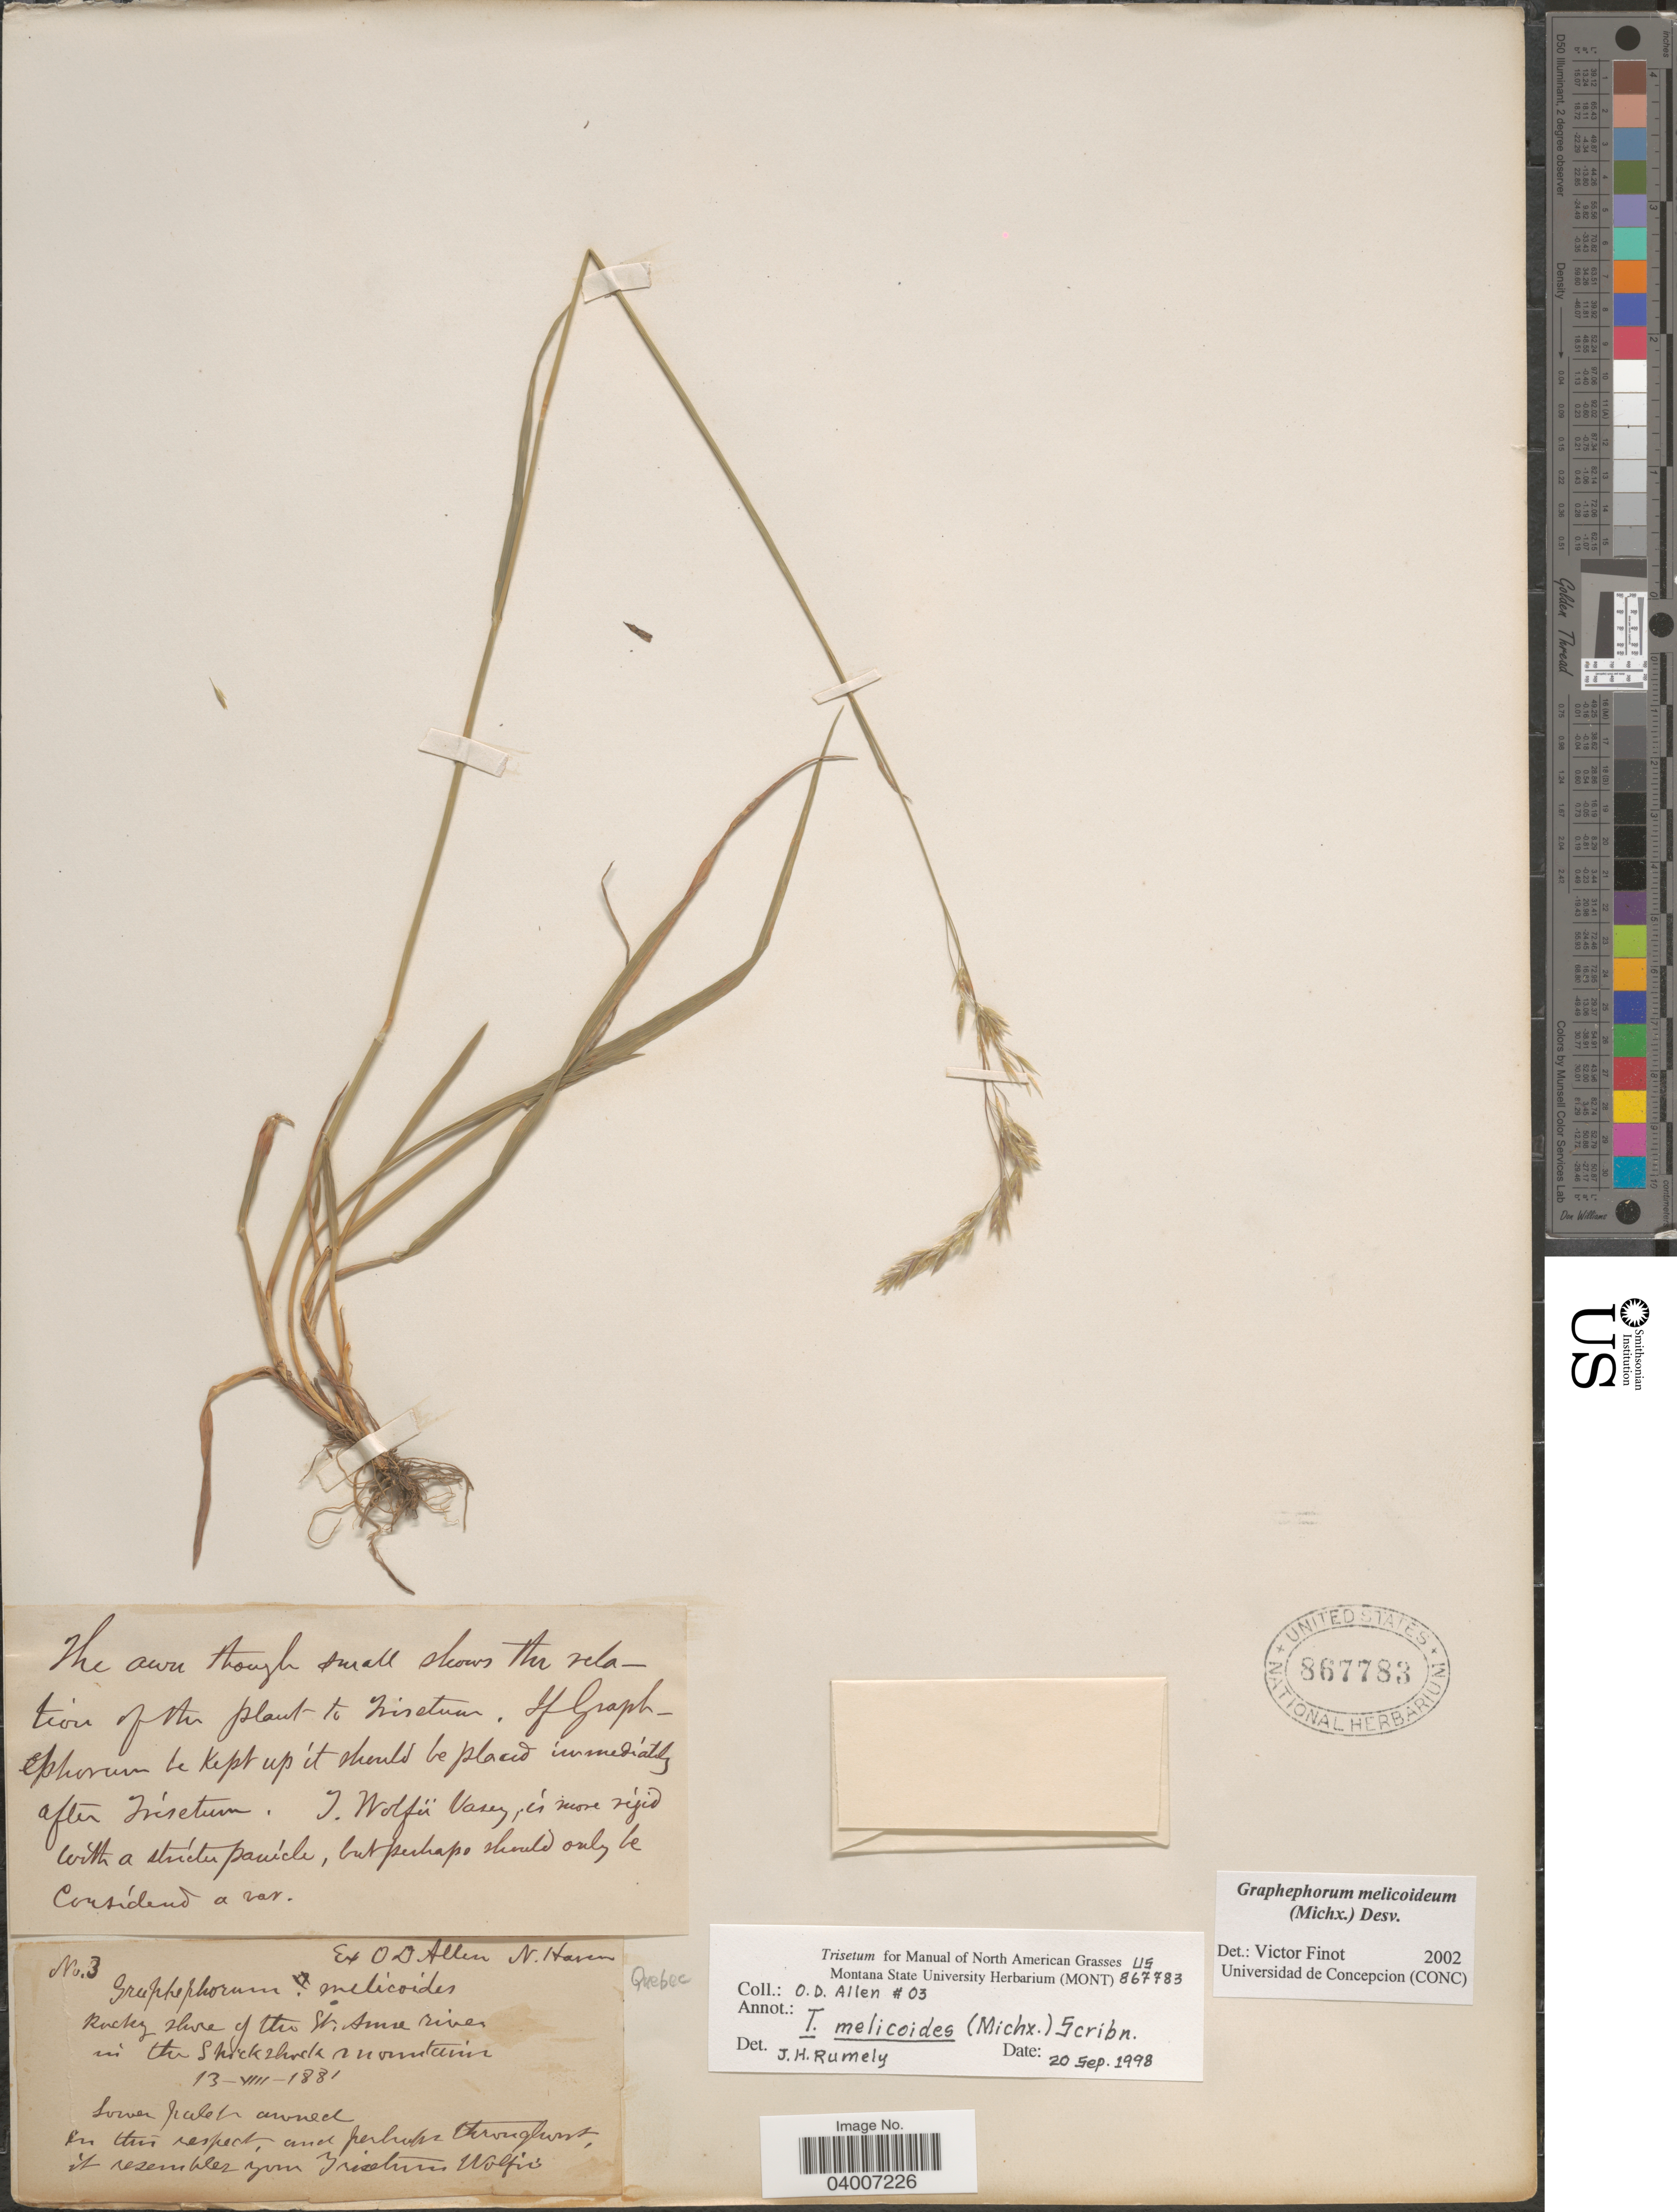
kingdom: Plantae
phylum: Tracheophyta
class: Liliopsida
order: Poales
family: Poaceae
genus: Graphephorum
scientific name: Graphephorum melicoides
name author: (F. Michx.) Desv.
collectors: O. D. Allen & N. Haven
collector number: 3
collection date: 1881-08-13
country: Canada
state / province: Quebec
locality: Rocky shore of the St. Amre river in the Shickshock mountain.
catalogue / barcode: US 867783